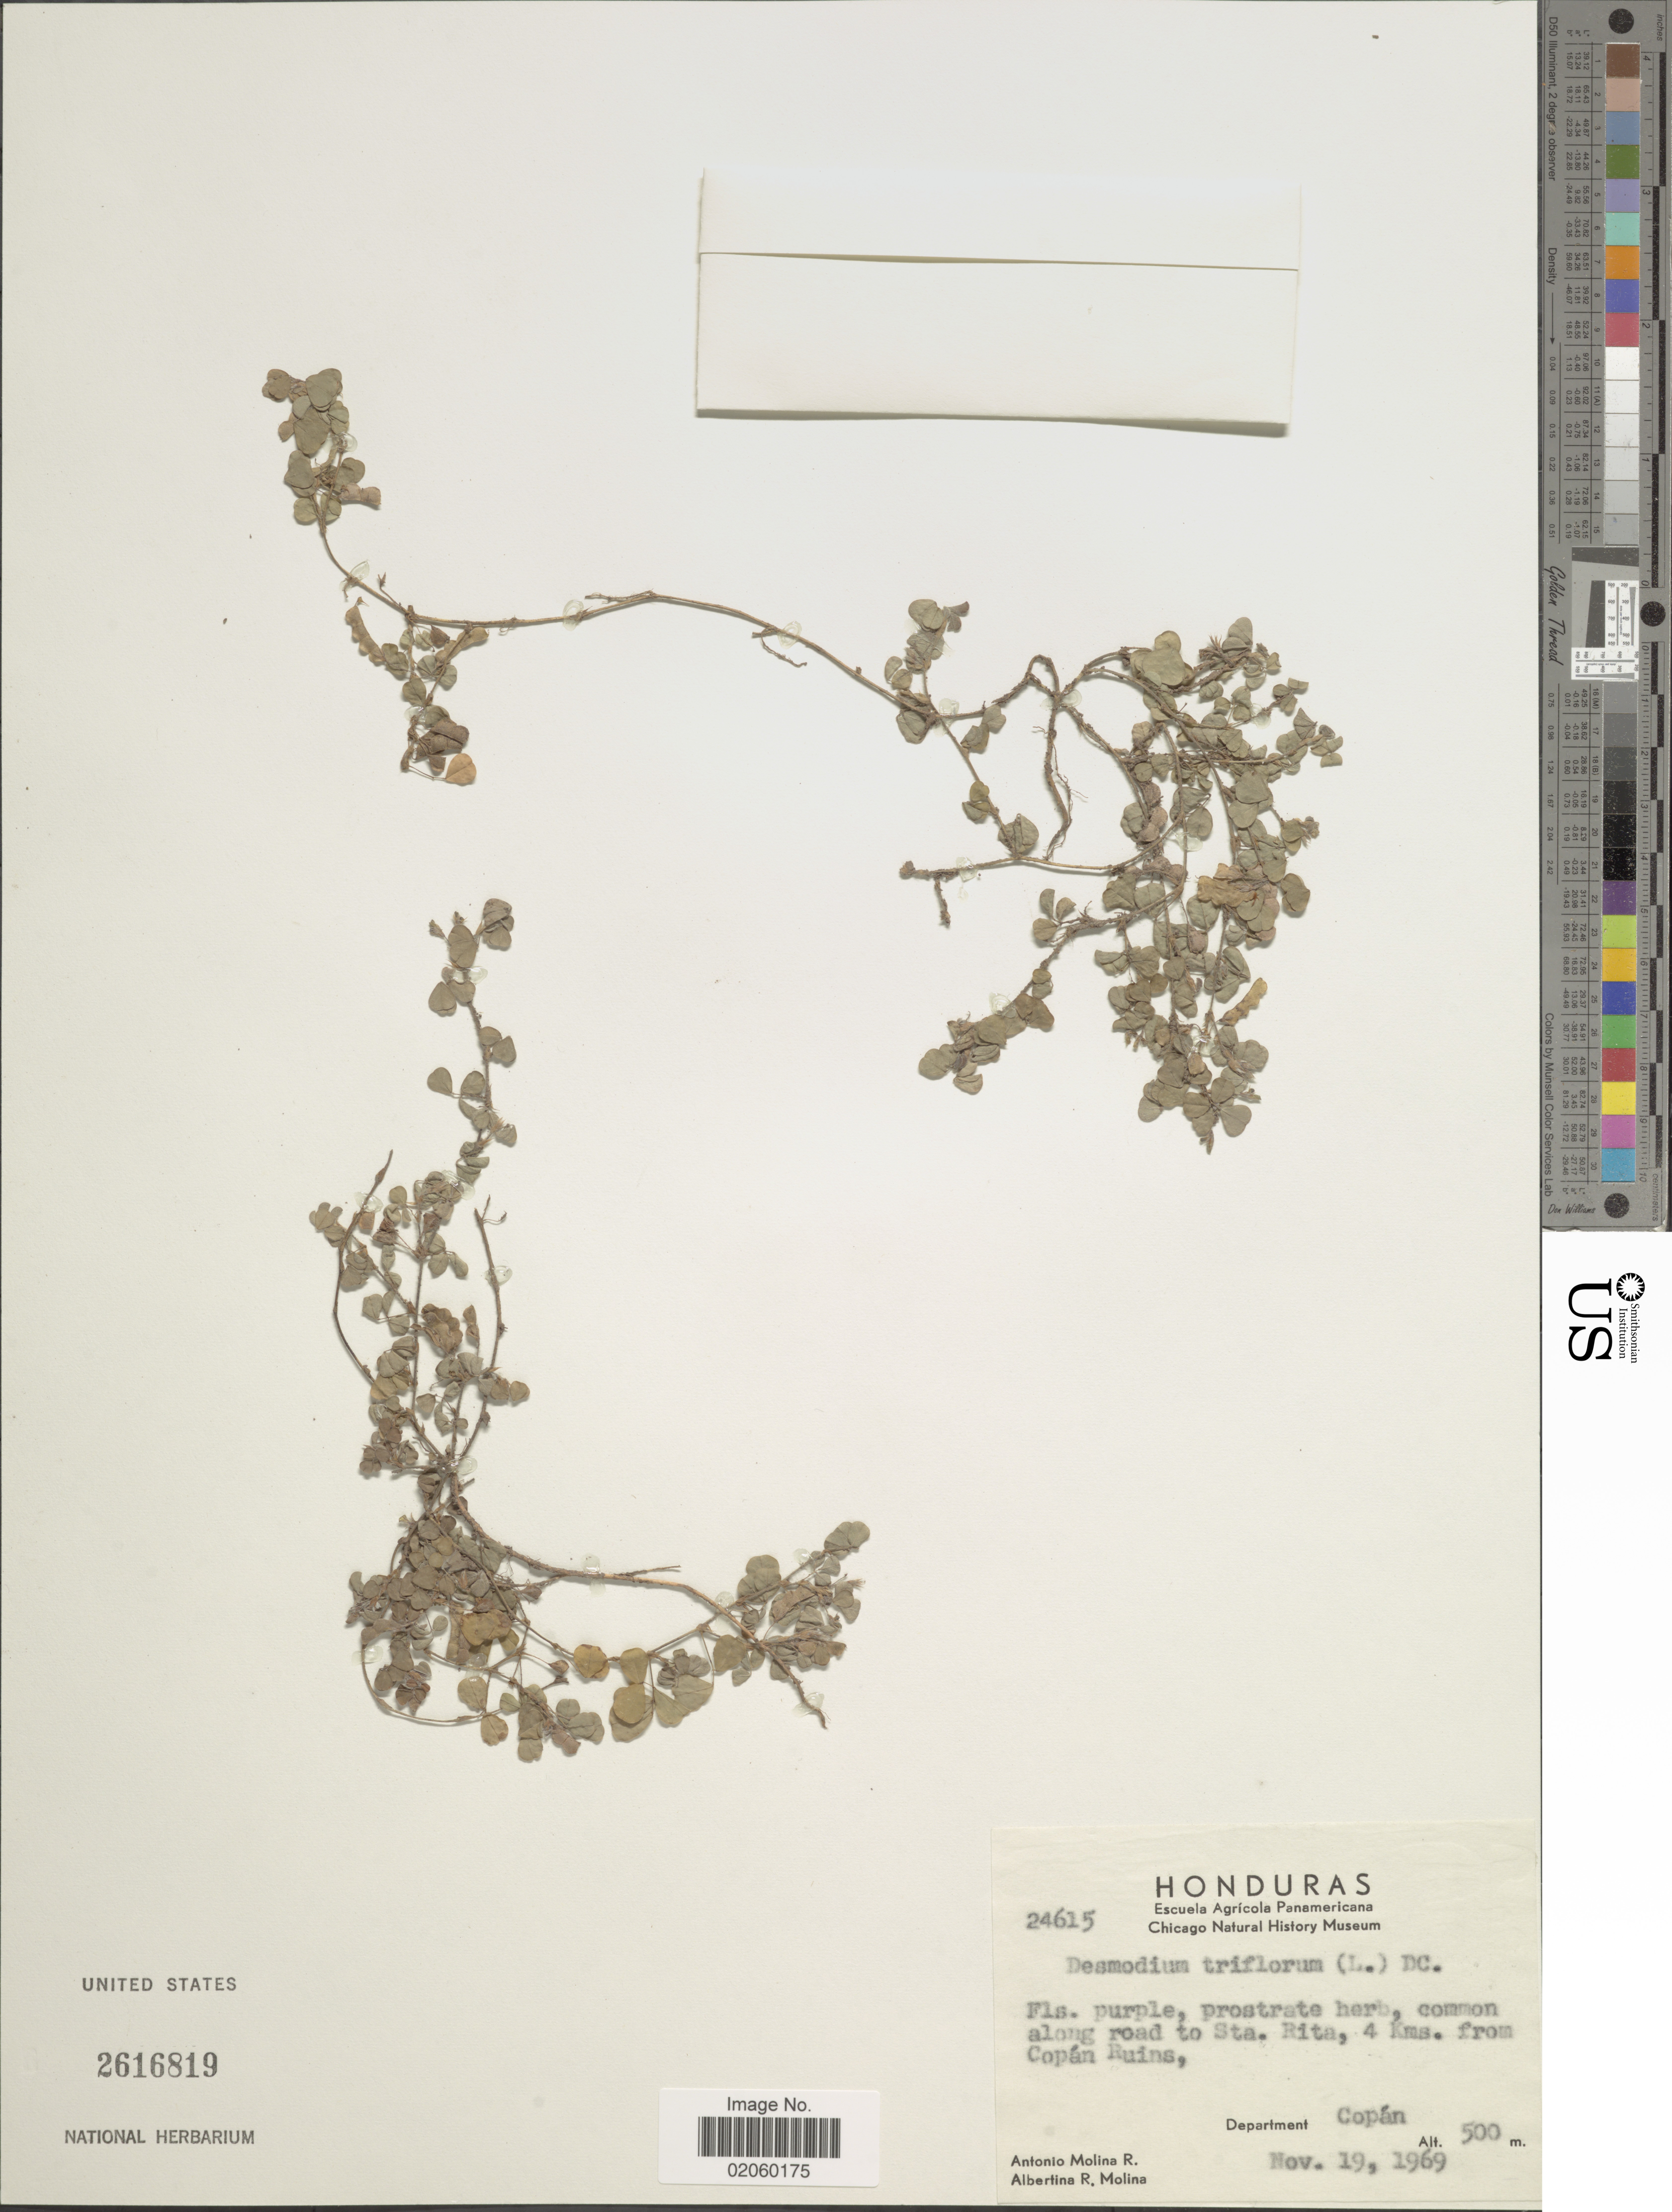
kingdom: Plantae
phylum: Tracheophyta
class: Magnoliopsida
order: Fabales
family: Fabaceae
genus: Grona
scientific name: Grona triflora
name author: (L.) H. Ohashi & K. Ohashi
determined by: Strong, Mark T., (BOT), Smithsonian Institution - National Museum of Natural History (UNITED STATES)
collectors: A. Molina R. & A. R. Molina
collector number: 24615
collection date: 1969-11-19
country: Honduras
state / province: Copán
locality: Long road to Sta. Rita, 4 kms. from Copan Ruins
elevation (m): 500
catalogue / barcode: US 2616819